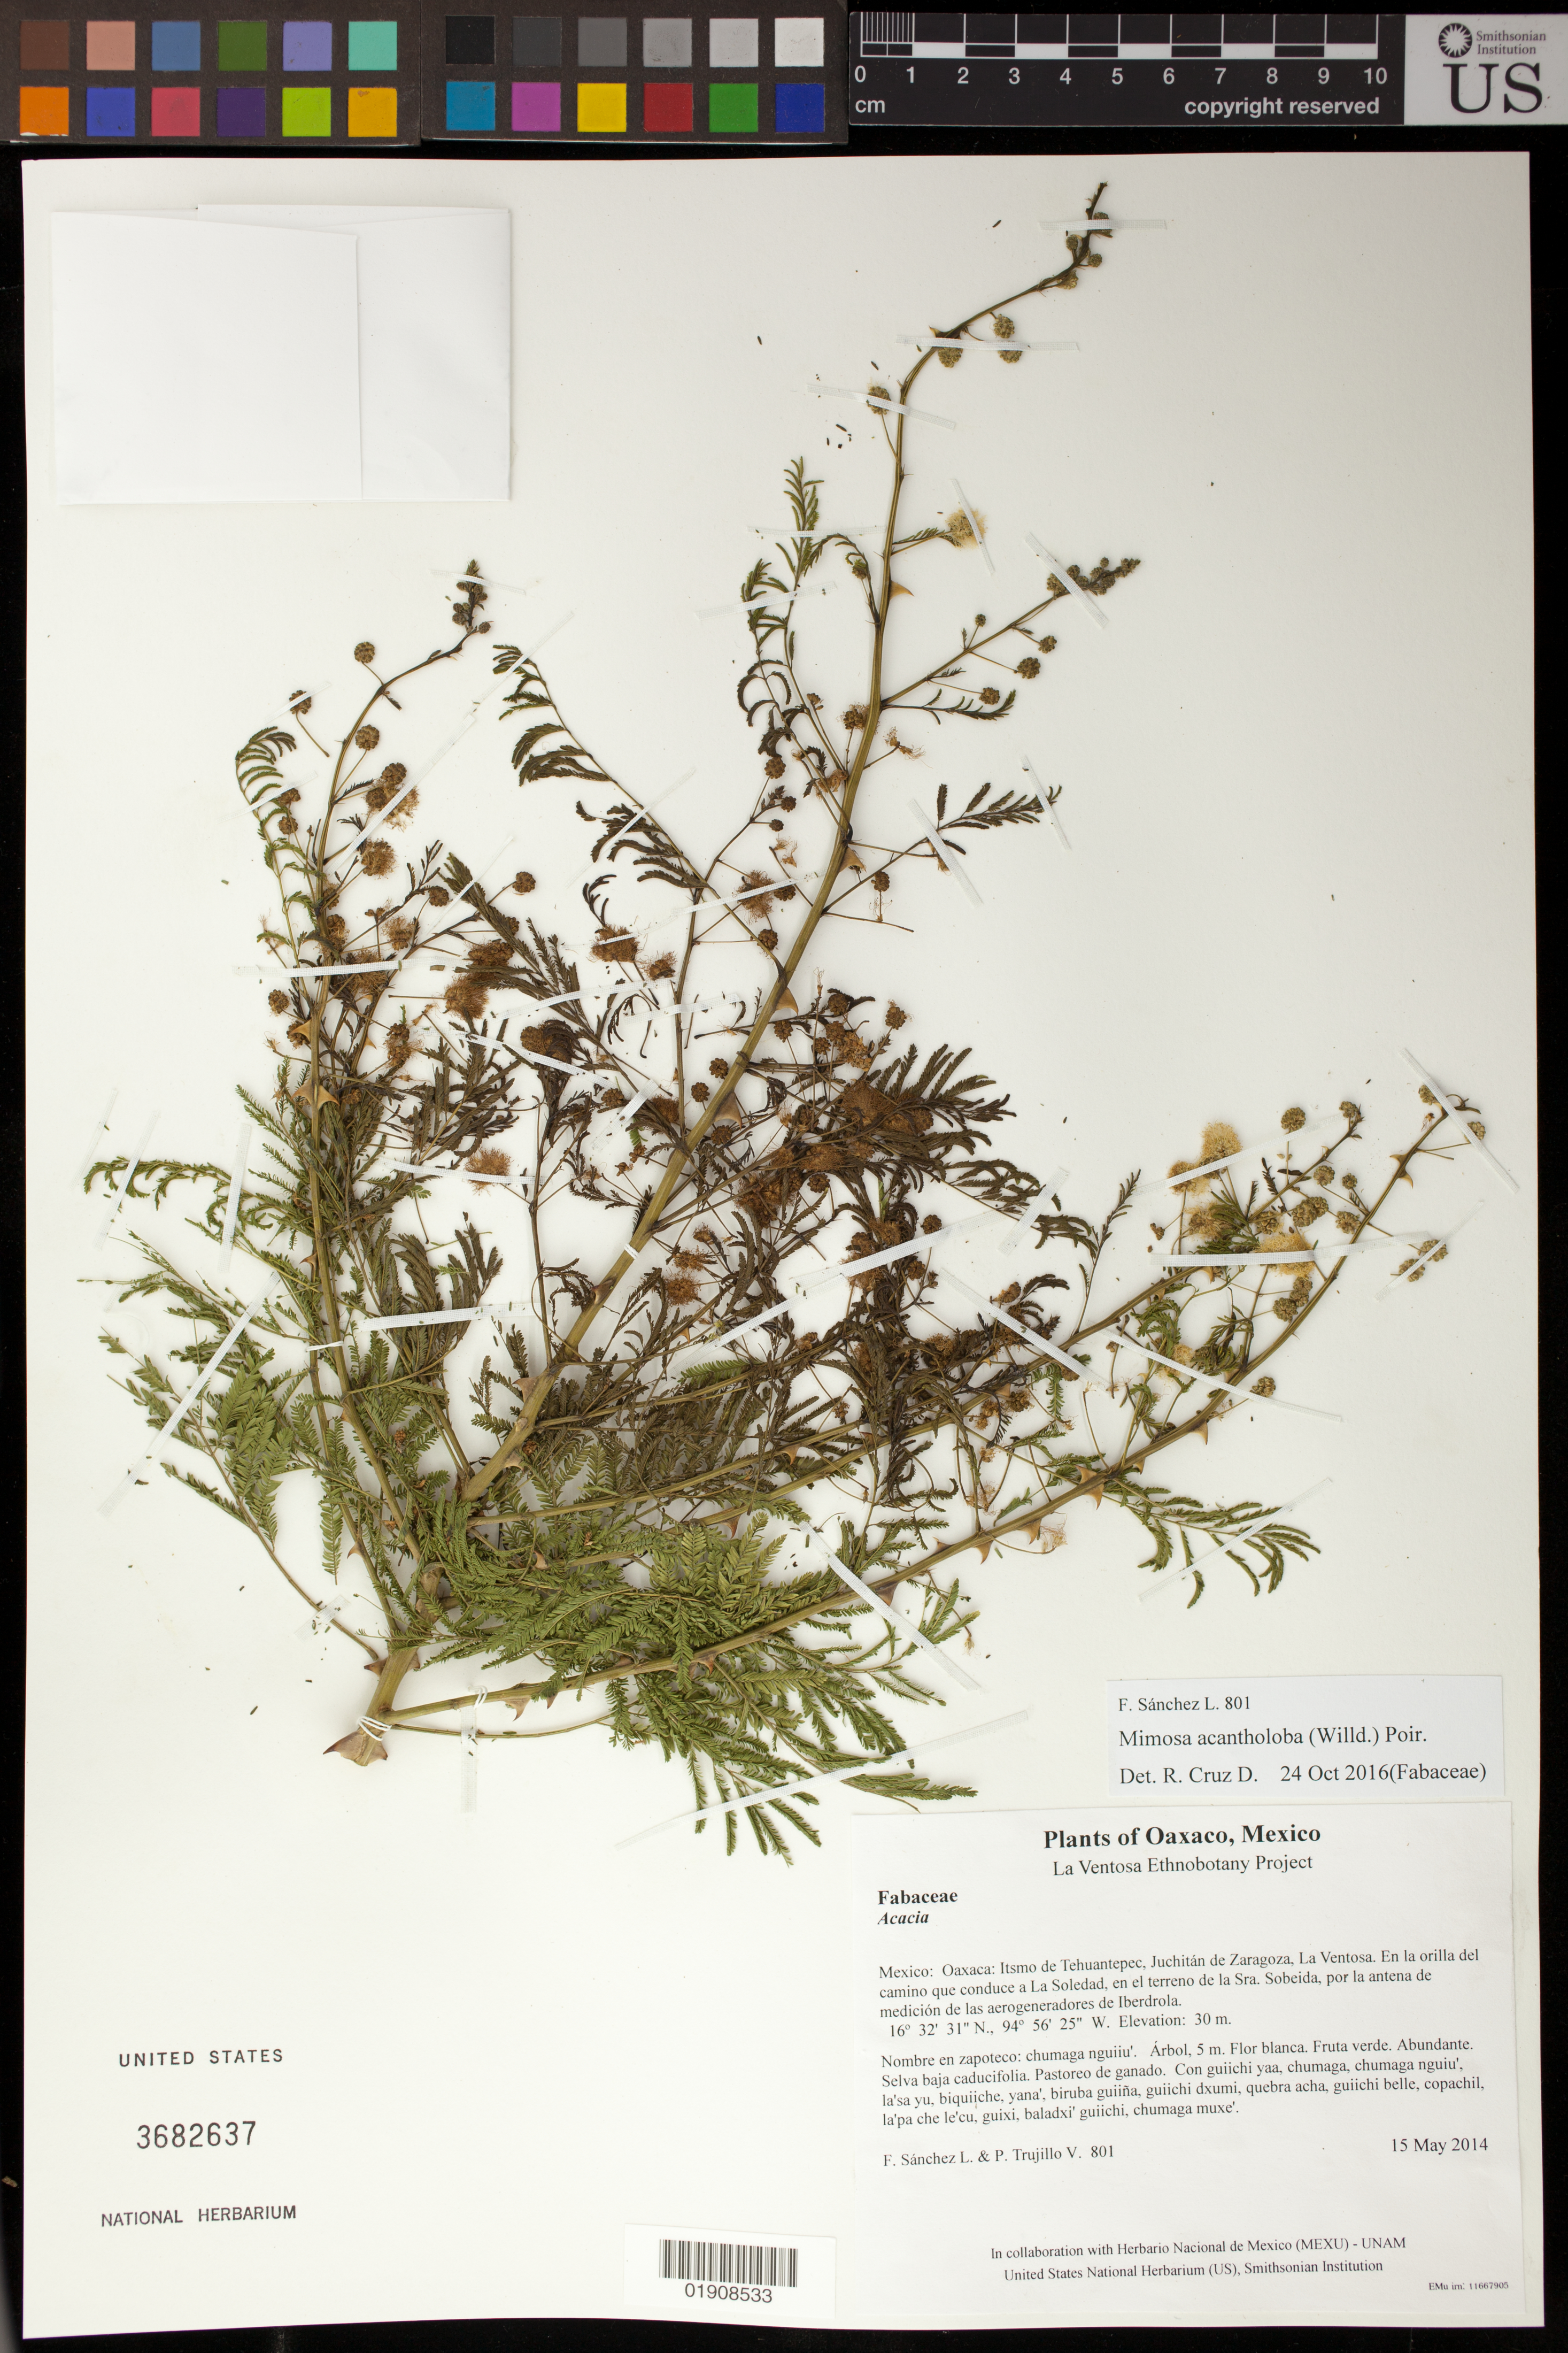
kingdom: Plantae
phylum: Tracheophyta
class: Magnoliopsida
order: Fabales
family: Fabaceae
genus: Mimosa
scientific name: Mimosa acantholoba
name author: (Willd.) Poir.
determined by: Cruz D., R.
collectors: F. Sánchez L. & P. Trujillo V.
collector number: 801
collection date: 2014-05-15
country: Mexico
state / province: Oaxaca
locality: Itsmo de Tehuantepec, Juchitán de Zaragoza, La Ventosa. En la orilla del camino que conduce a La Soledad, en el terreno de la Sra. Sobeida, por la antena de medición de las aerogeneradores de Iberdrola.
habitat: Selva baja caducifolia. Pastoreo de ganado.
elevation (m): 30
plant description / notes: MEXU, SERO; Yaga. 5 m. Guie' naquichi'. Cuaananaxhi naga'. Stale.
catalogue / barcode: US 3682637